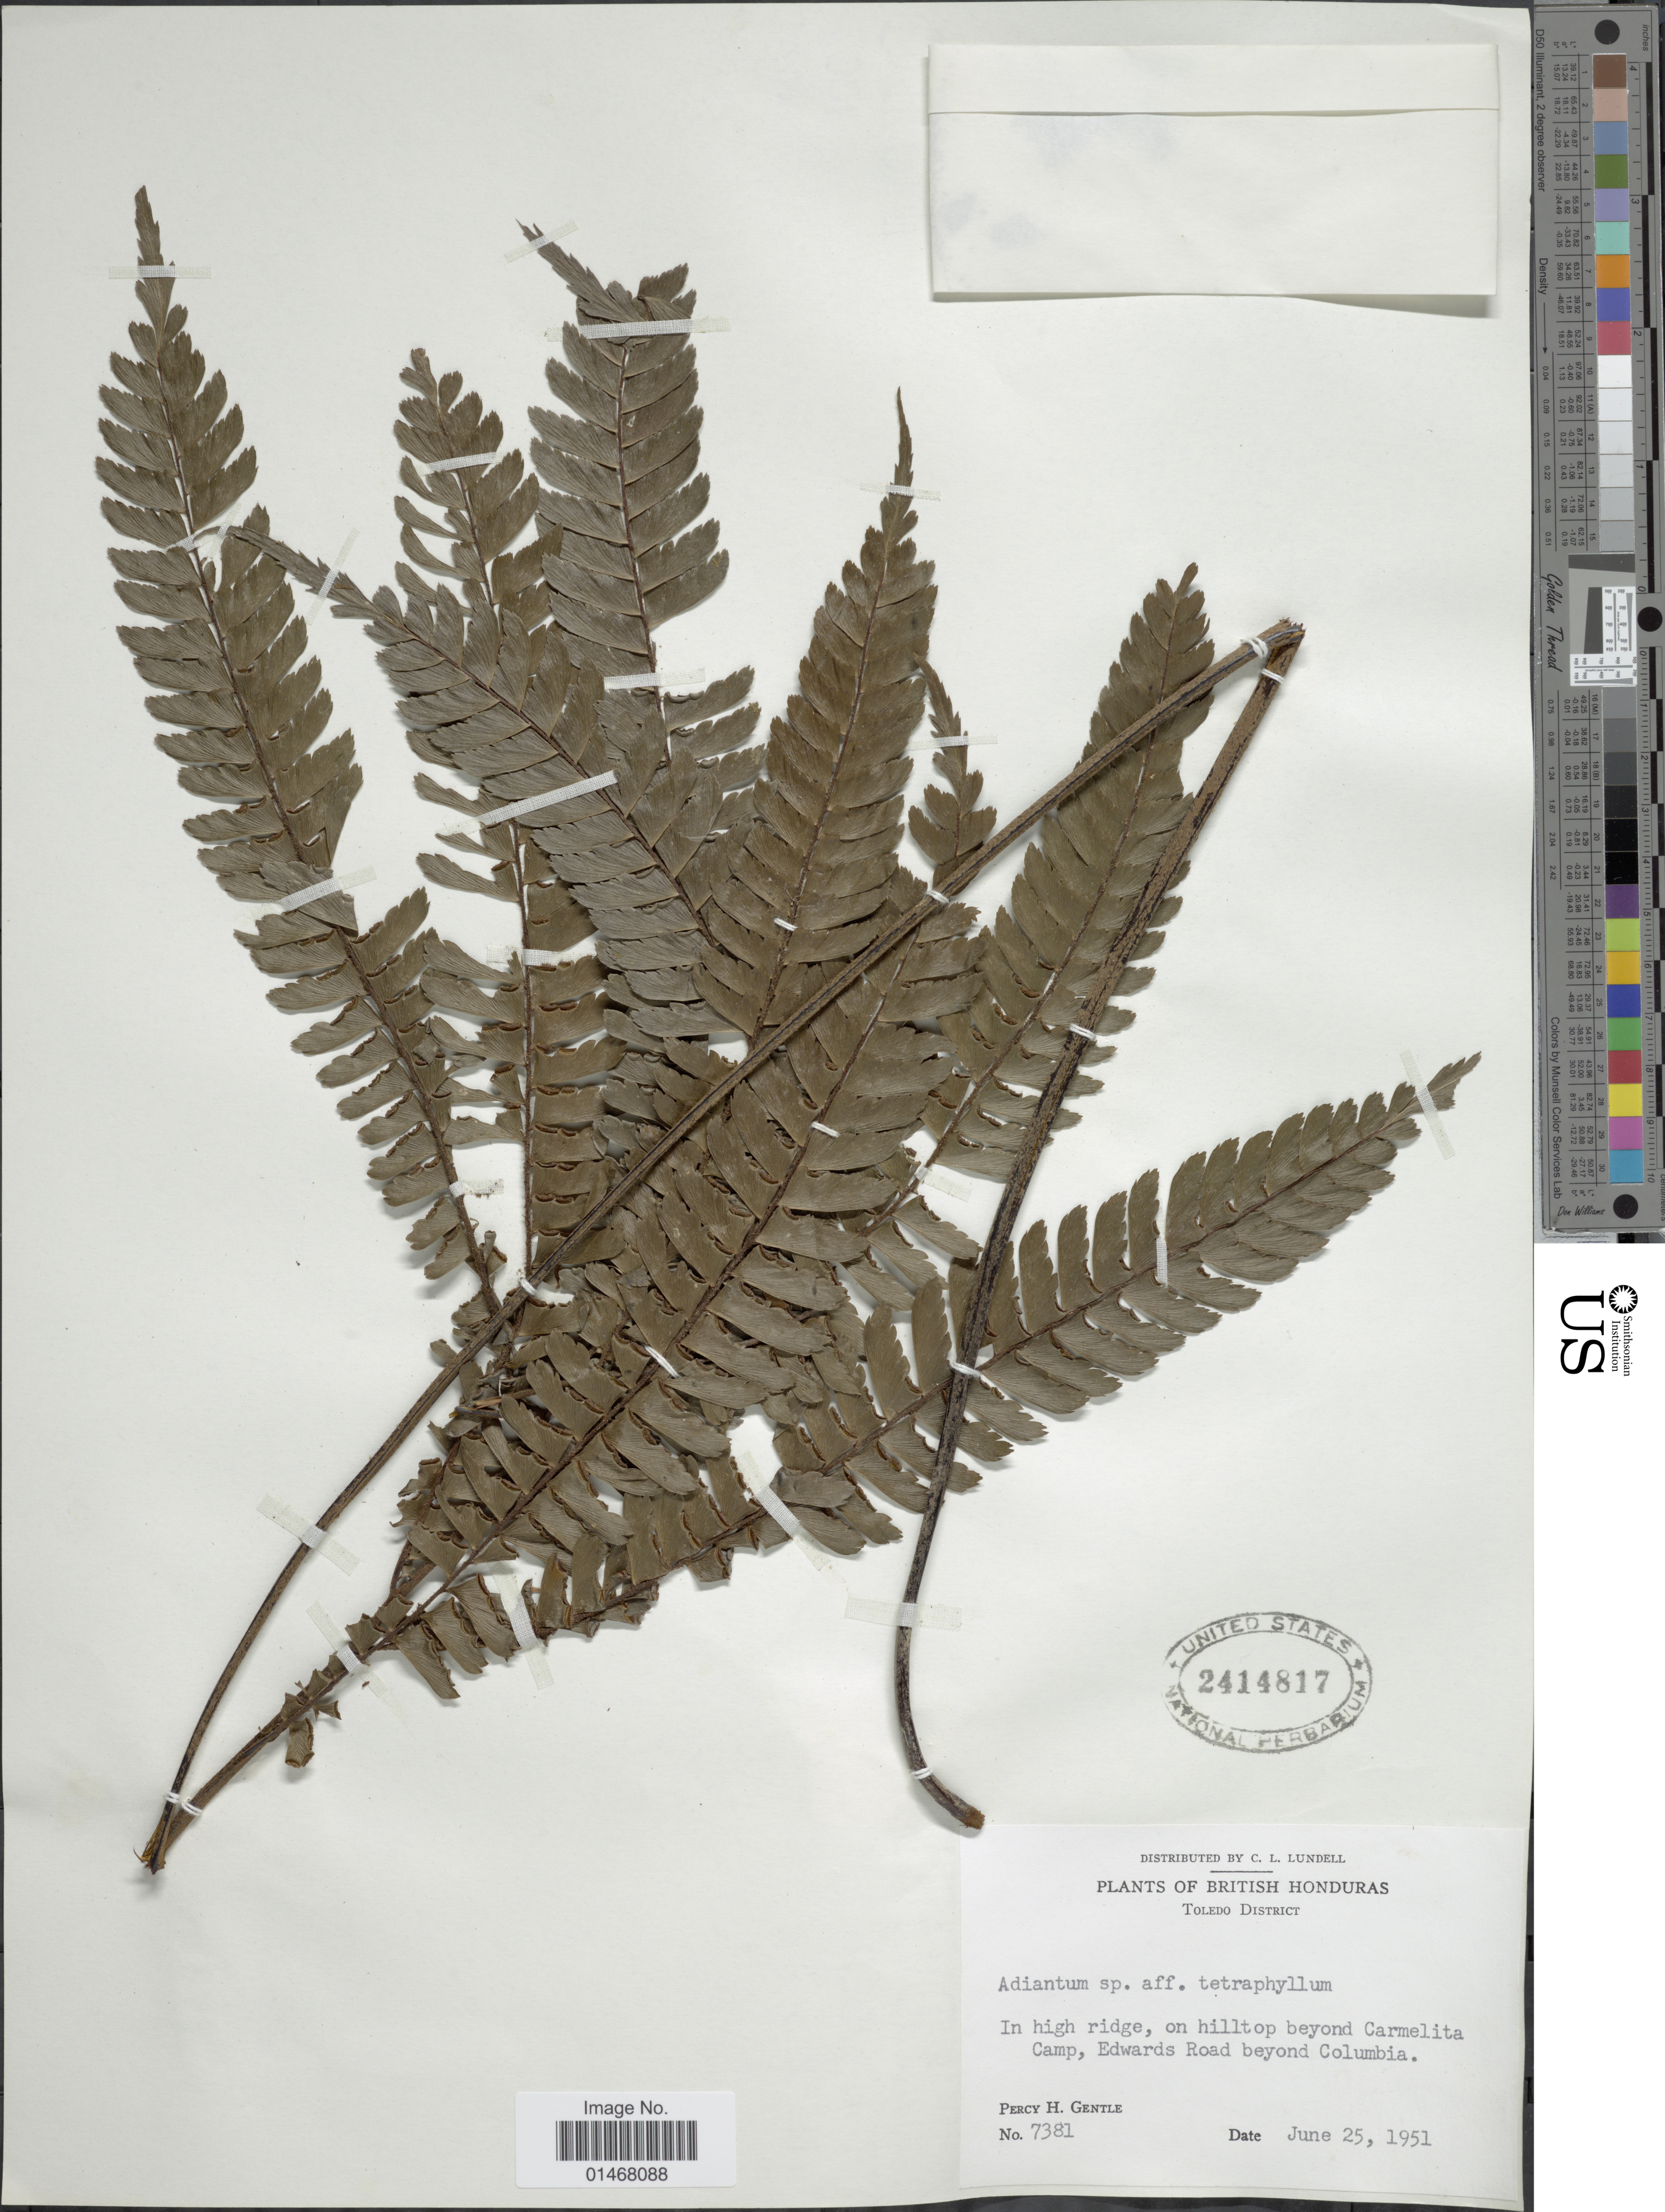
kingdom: Plantae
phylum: Tracheophyta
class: Polypodiopsida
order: Polypodiales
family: Pteridaceae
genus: Adiantum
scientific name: Adiantum tetraphyllum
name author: Humb. & Bonpl. ex Willd.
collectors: P. H. Gentle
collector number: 7381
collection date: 1951-06-25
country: Belize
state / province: Toledo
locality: British Honduras, Toledo District, In high ridge, on hilltop beyond Carmelita Camp, Edwards Road beyond Colombia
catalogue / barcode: US 2414817